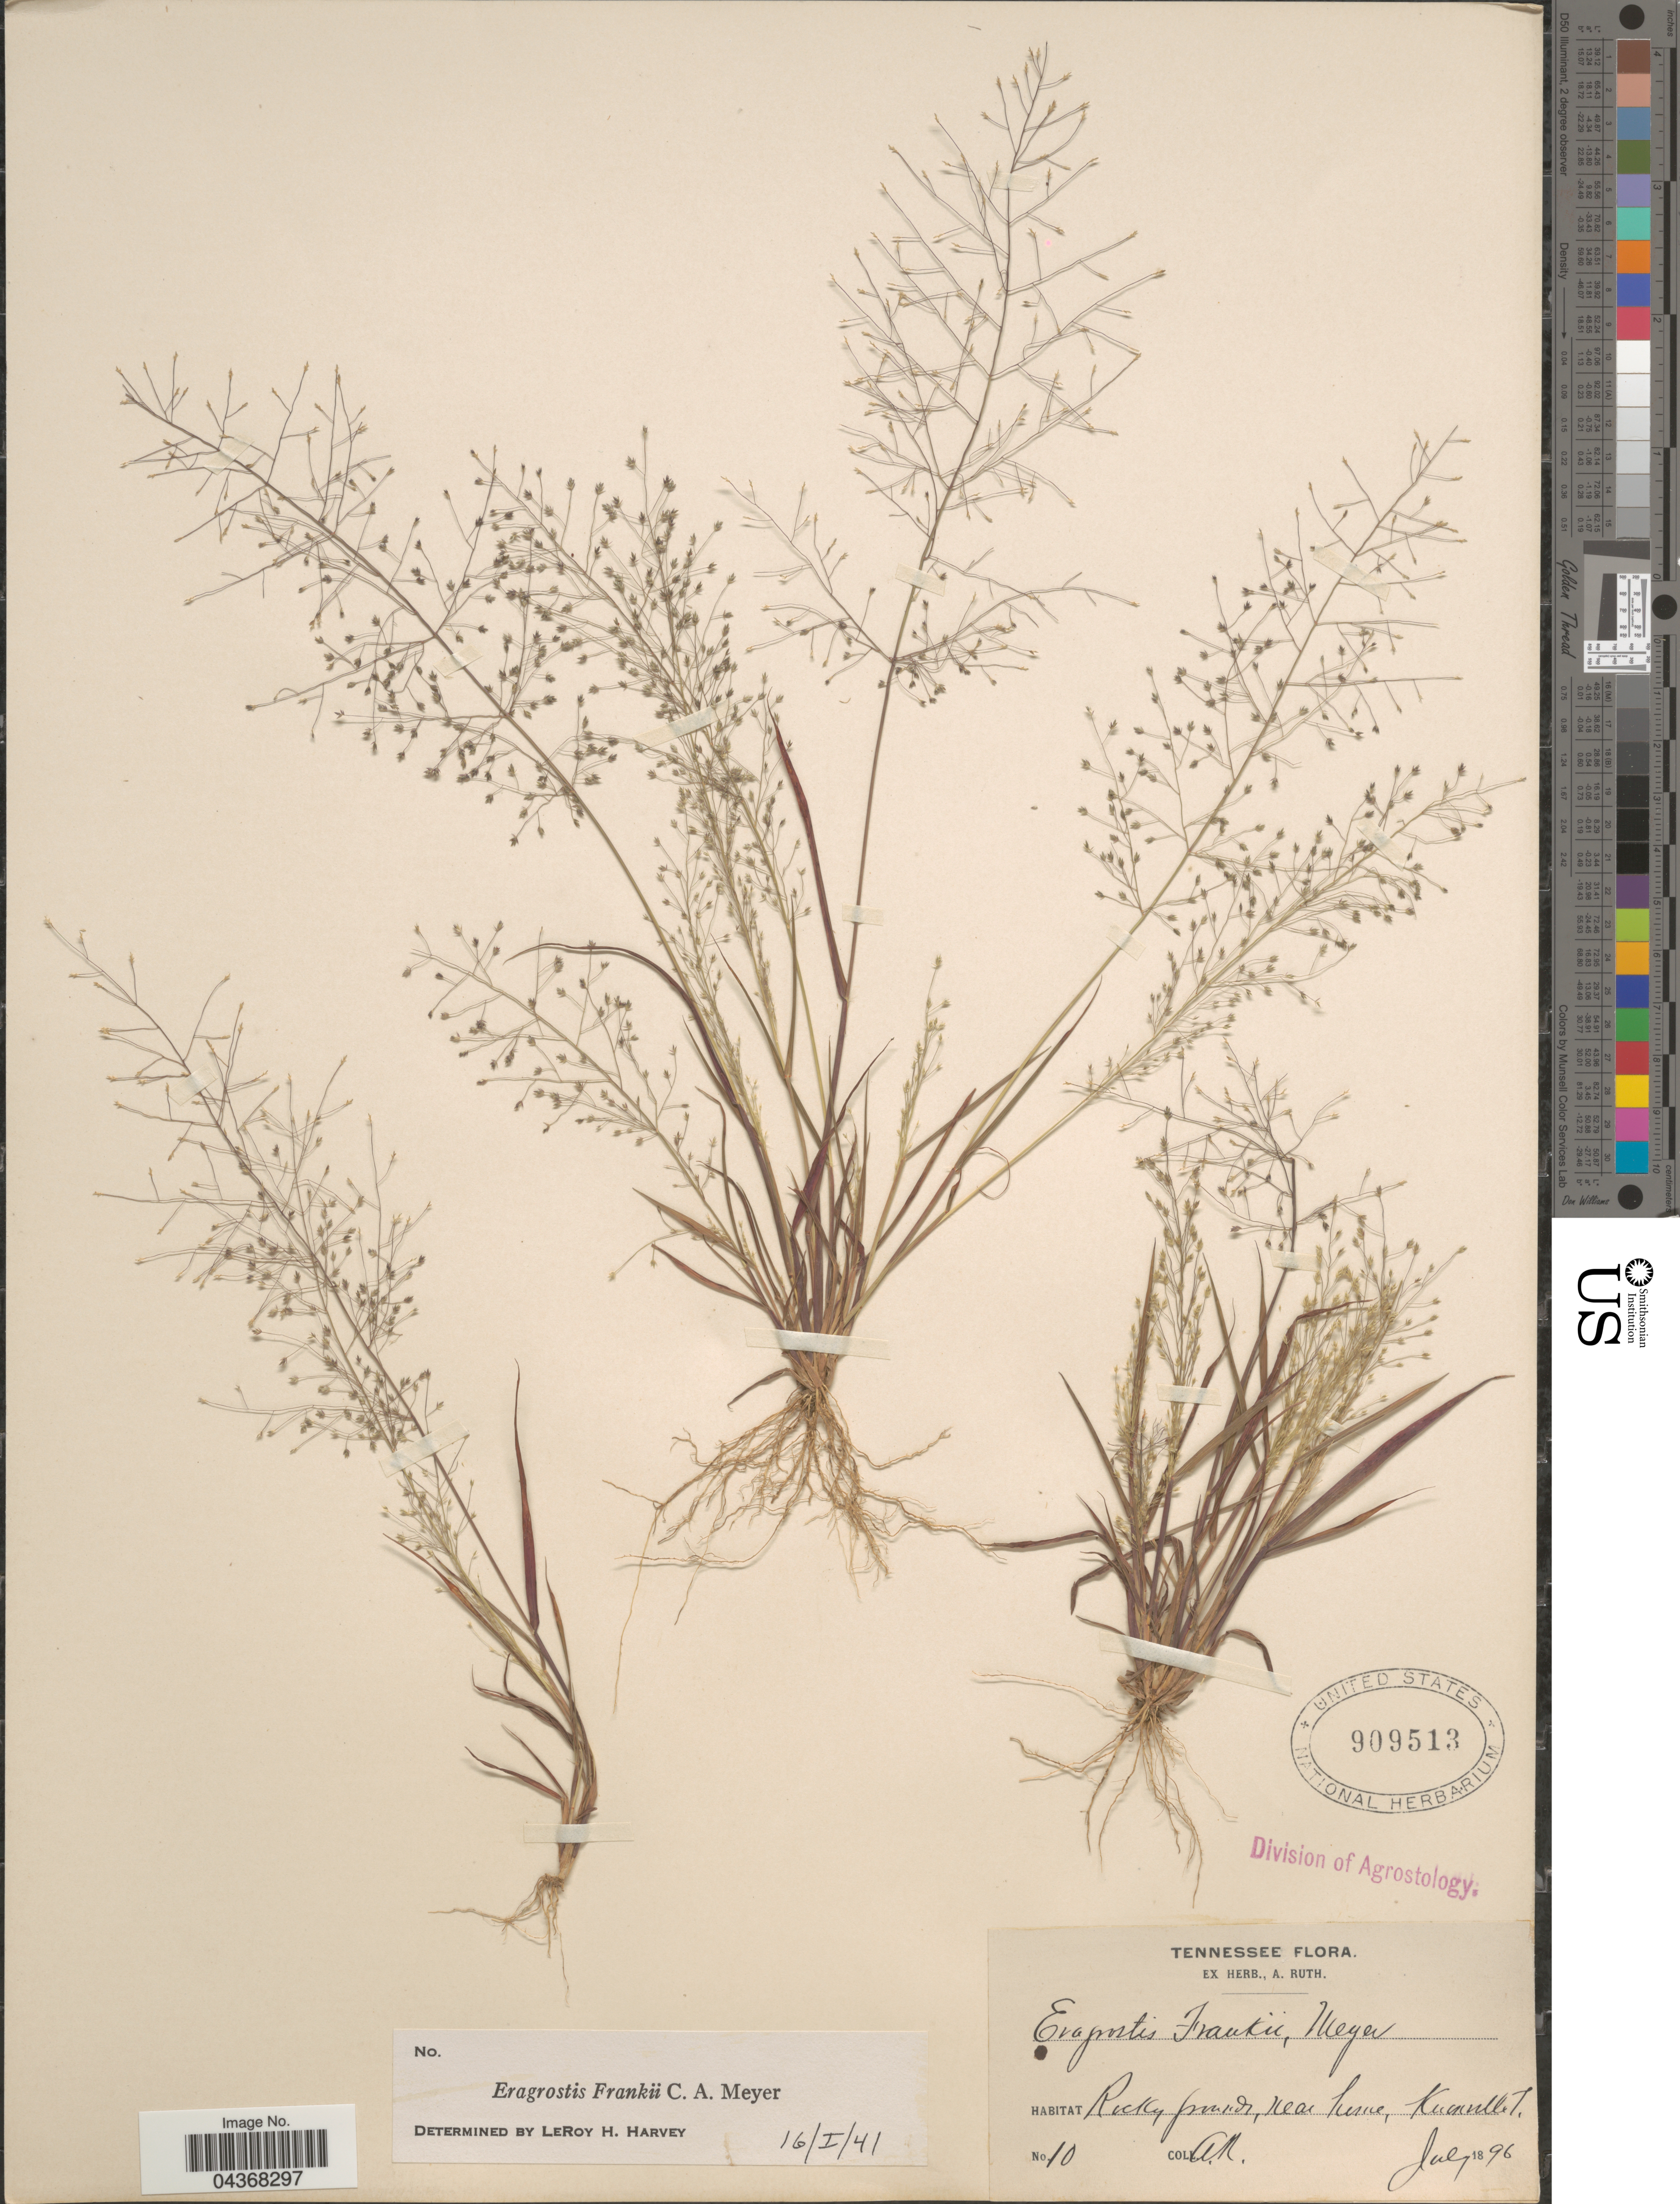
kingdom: Plantae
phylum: Tracheophyta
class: Liliopsida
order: Poales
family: Poaceae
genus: Eragrostis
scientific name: Eragrostis frankii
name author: C.A. Mey. ex Steud.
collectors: A. Ruth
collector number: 10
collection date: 1896-07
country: United States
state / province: Tennessee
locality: Rocky grounds, near home, Knoxville.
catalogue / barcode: US 909513